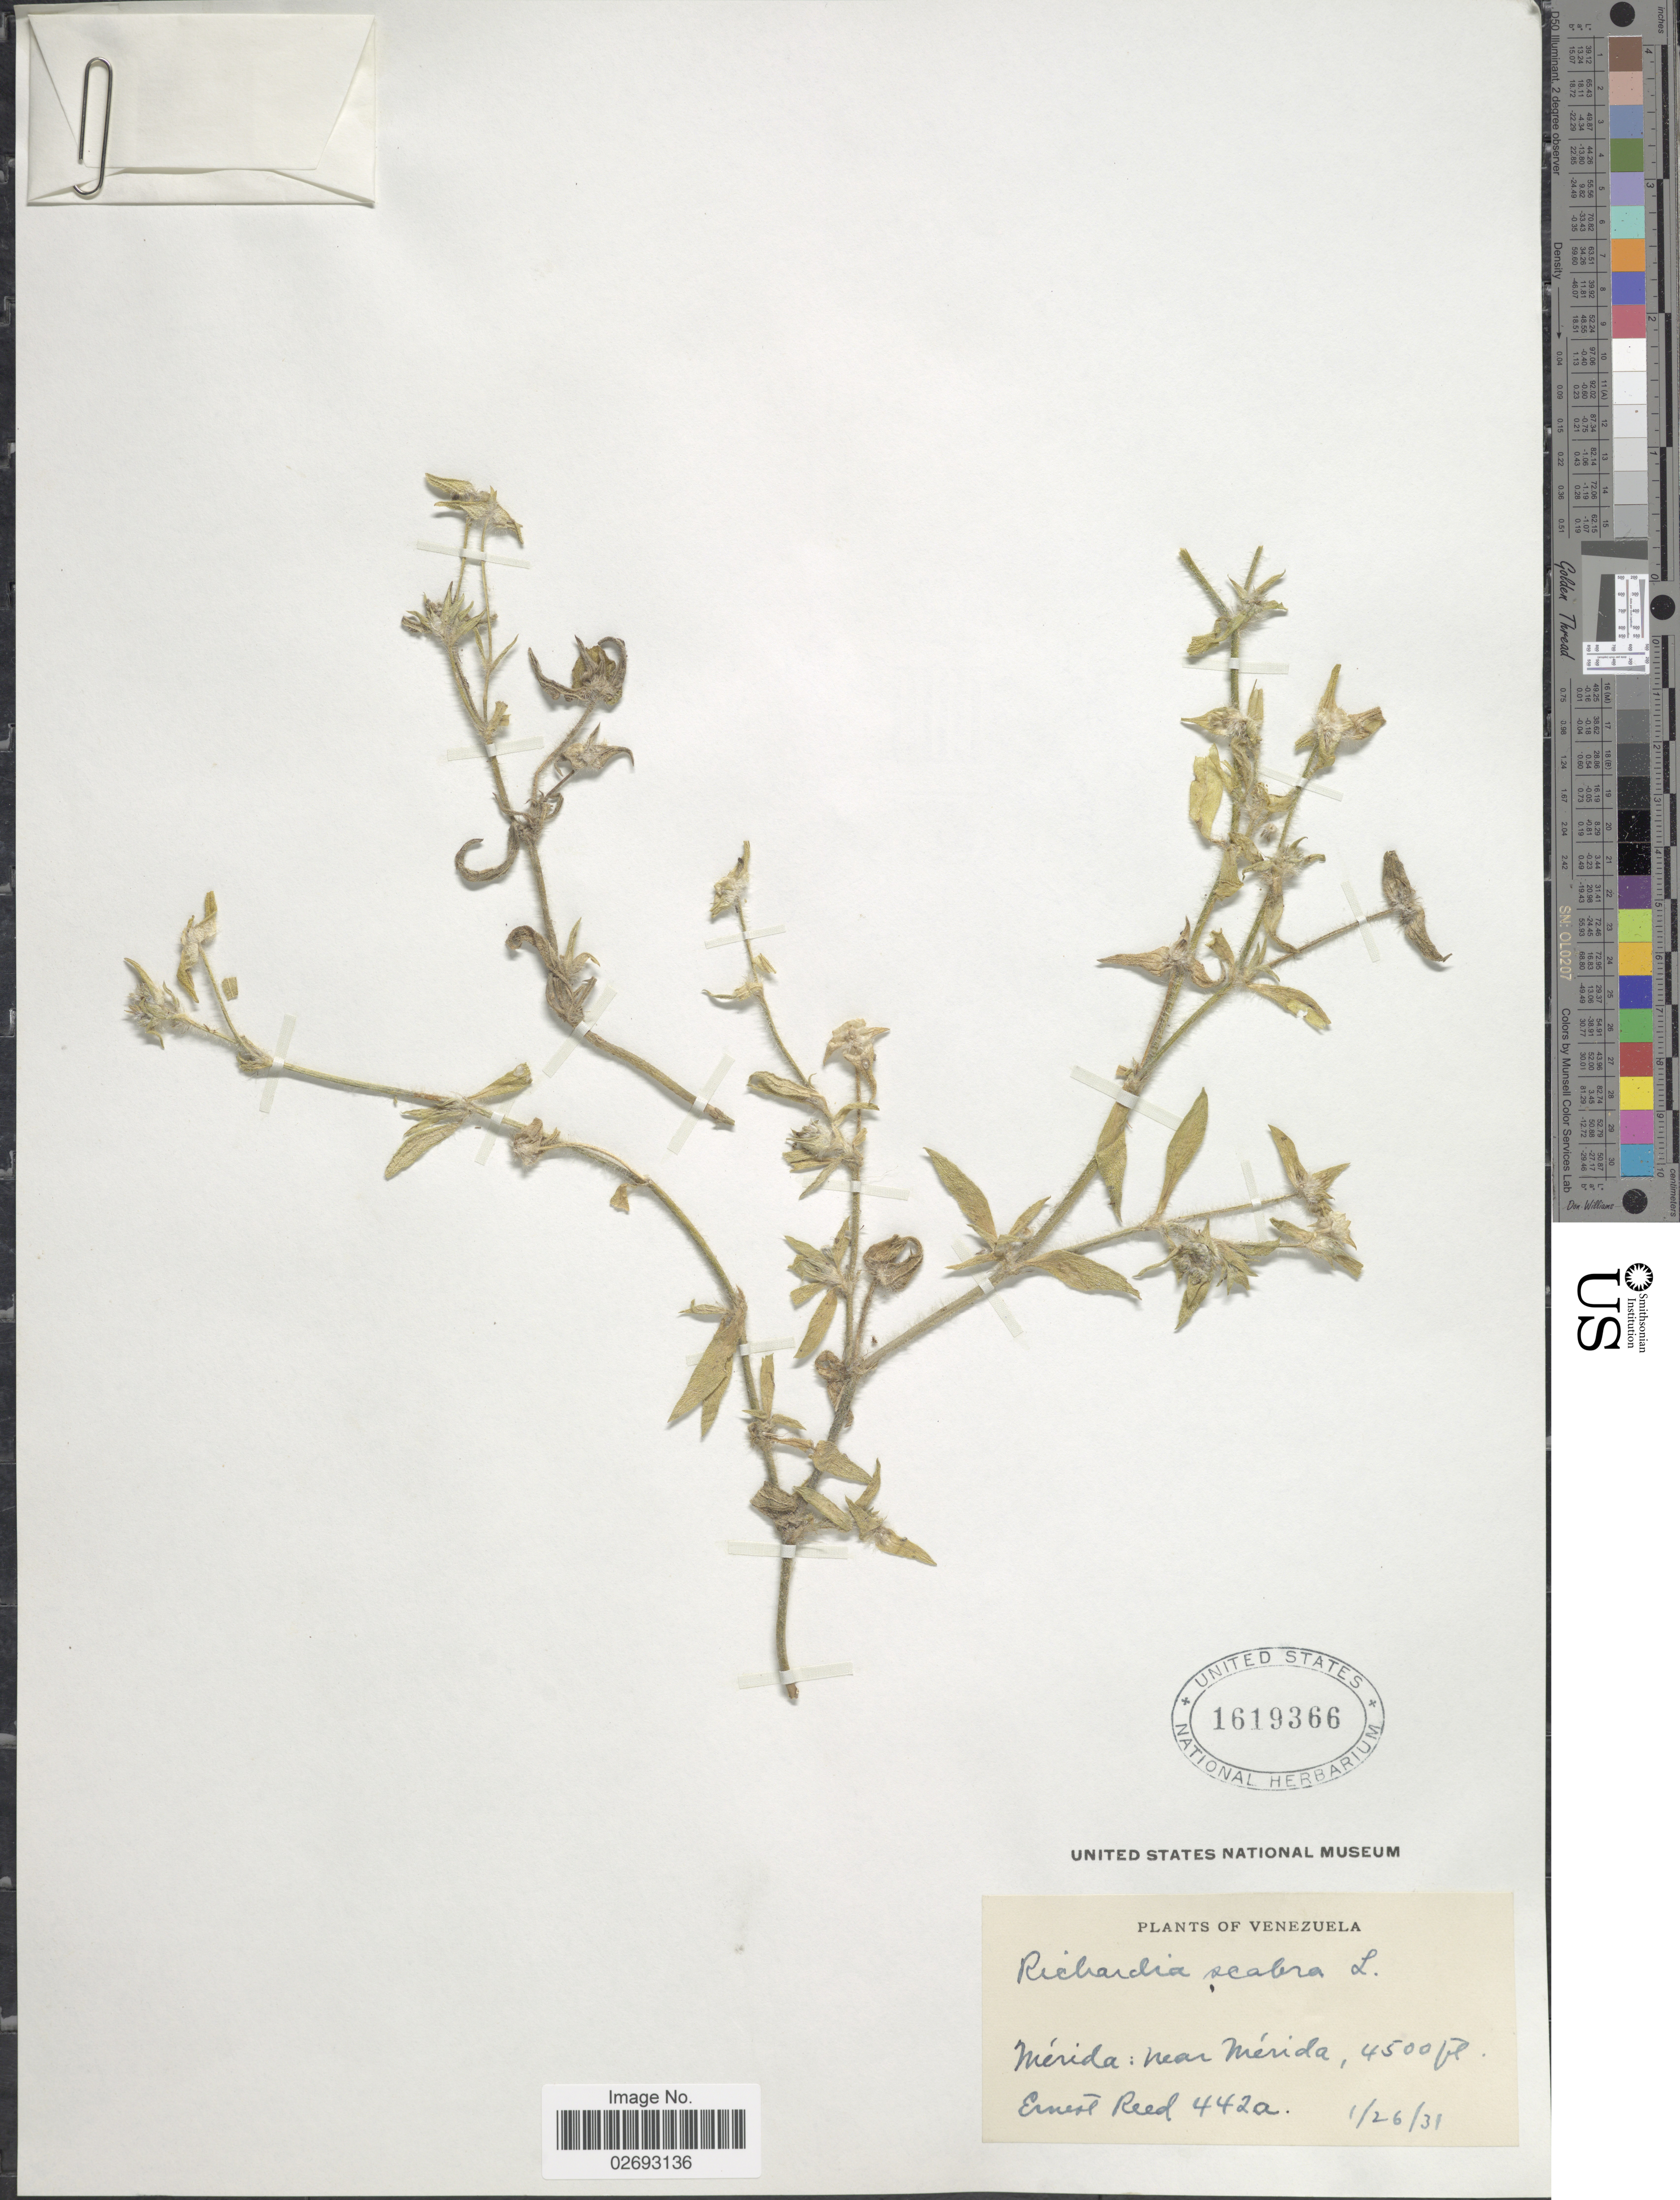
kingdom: Plantae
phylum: Tracheophyta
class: Magnoliopsida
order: Gentianales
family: Rubiaceae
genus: Richardia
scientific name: Richardia scabra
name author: L.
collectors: E. Reed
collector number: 442a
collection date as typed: Transcribed d/m/y: 26/1/31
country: Venezuela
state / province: Mérida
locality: Near Merida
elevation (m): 1372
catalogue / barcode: US 1619366